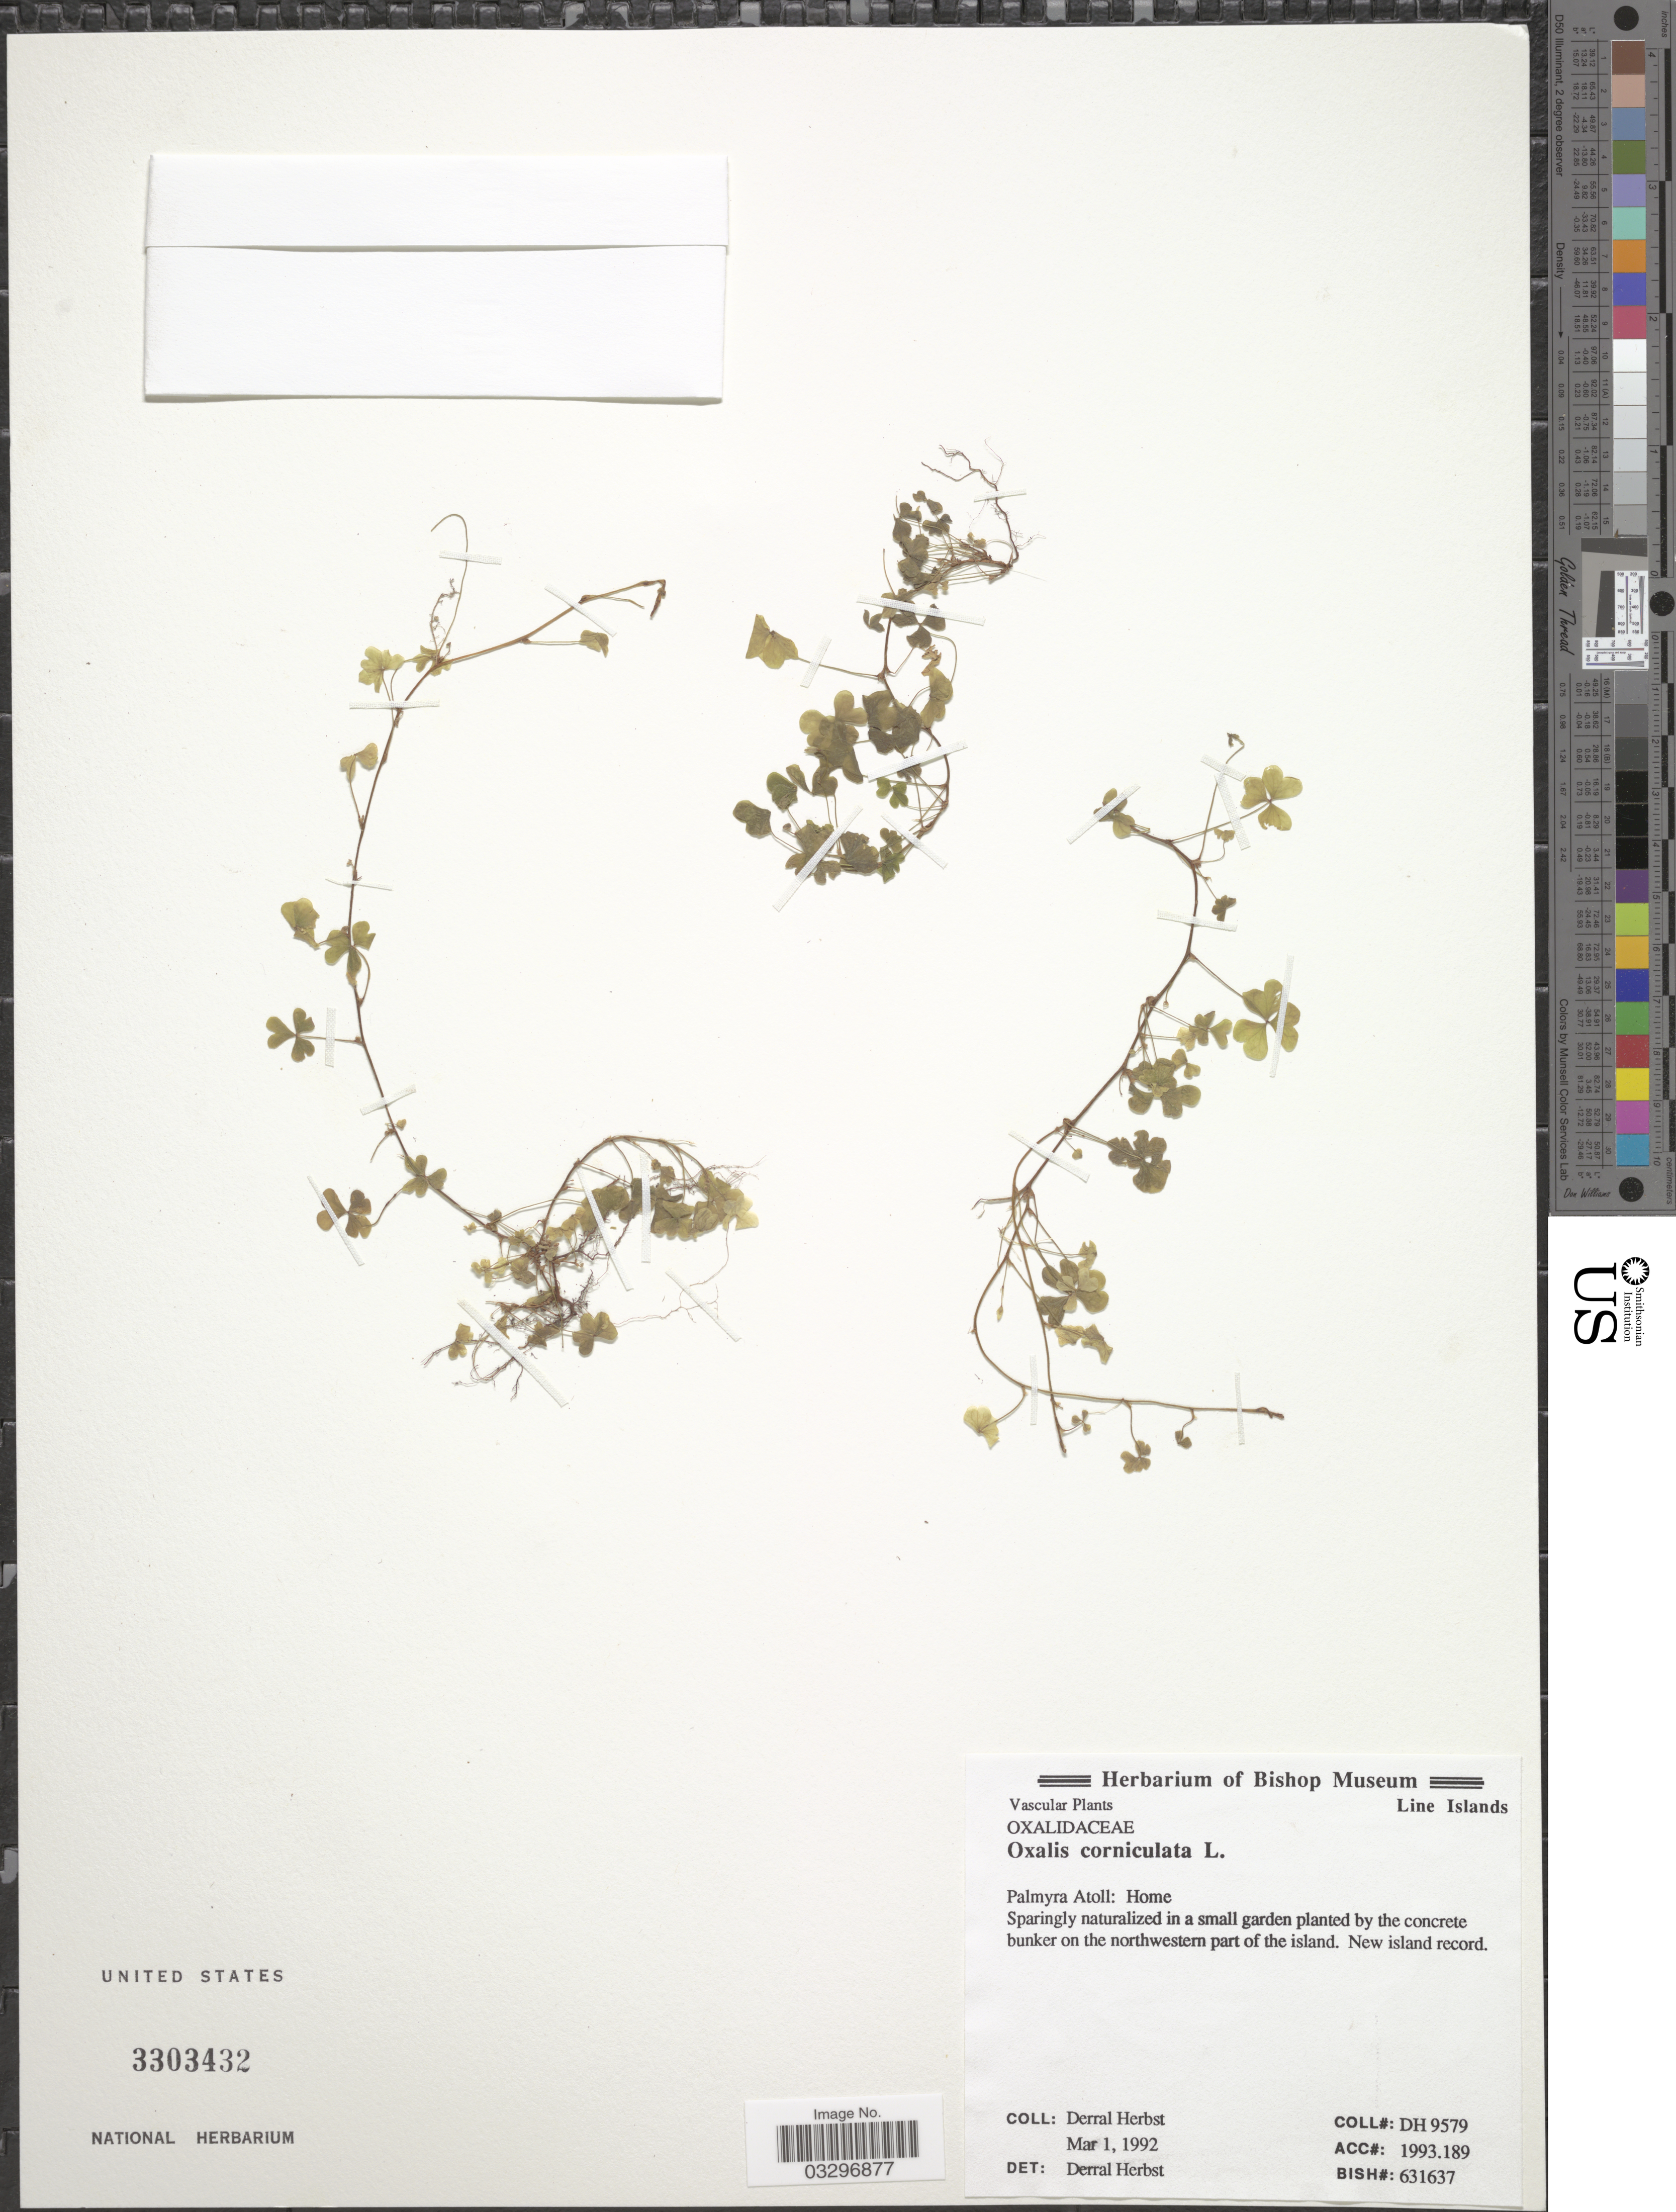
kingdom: Plantae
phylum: Tracheophyta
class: Magnoliopsida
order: Oxalidales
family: Oxalidaceae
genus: Oxalis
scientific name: Oxalis corniculata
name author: L.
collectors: D. R. Herbst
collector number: DH 9579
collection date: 1992-03-01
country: U.S. Administered Pacific Islands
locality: Line Islands. Palmyra Atoll: Home. By the concrete bunker on the northwestern part of the island. New island record. [unsure placement]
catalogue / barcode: US 3303432